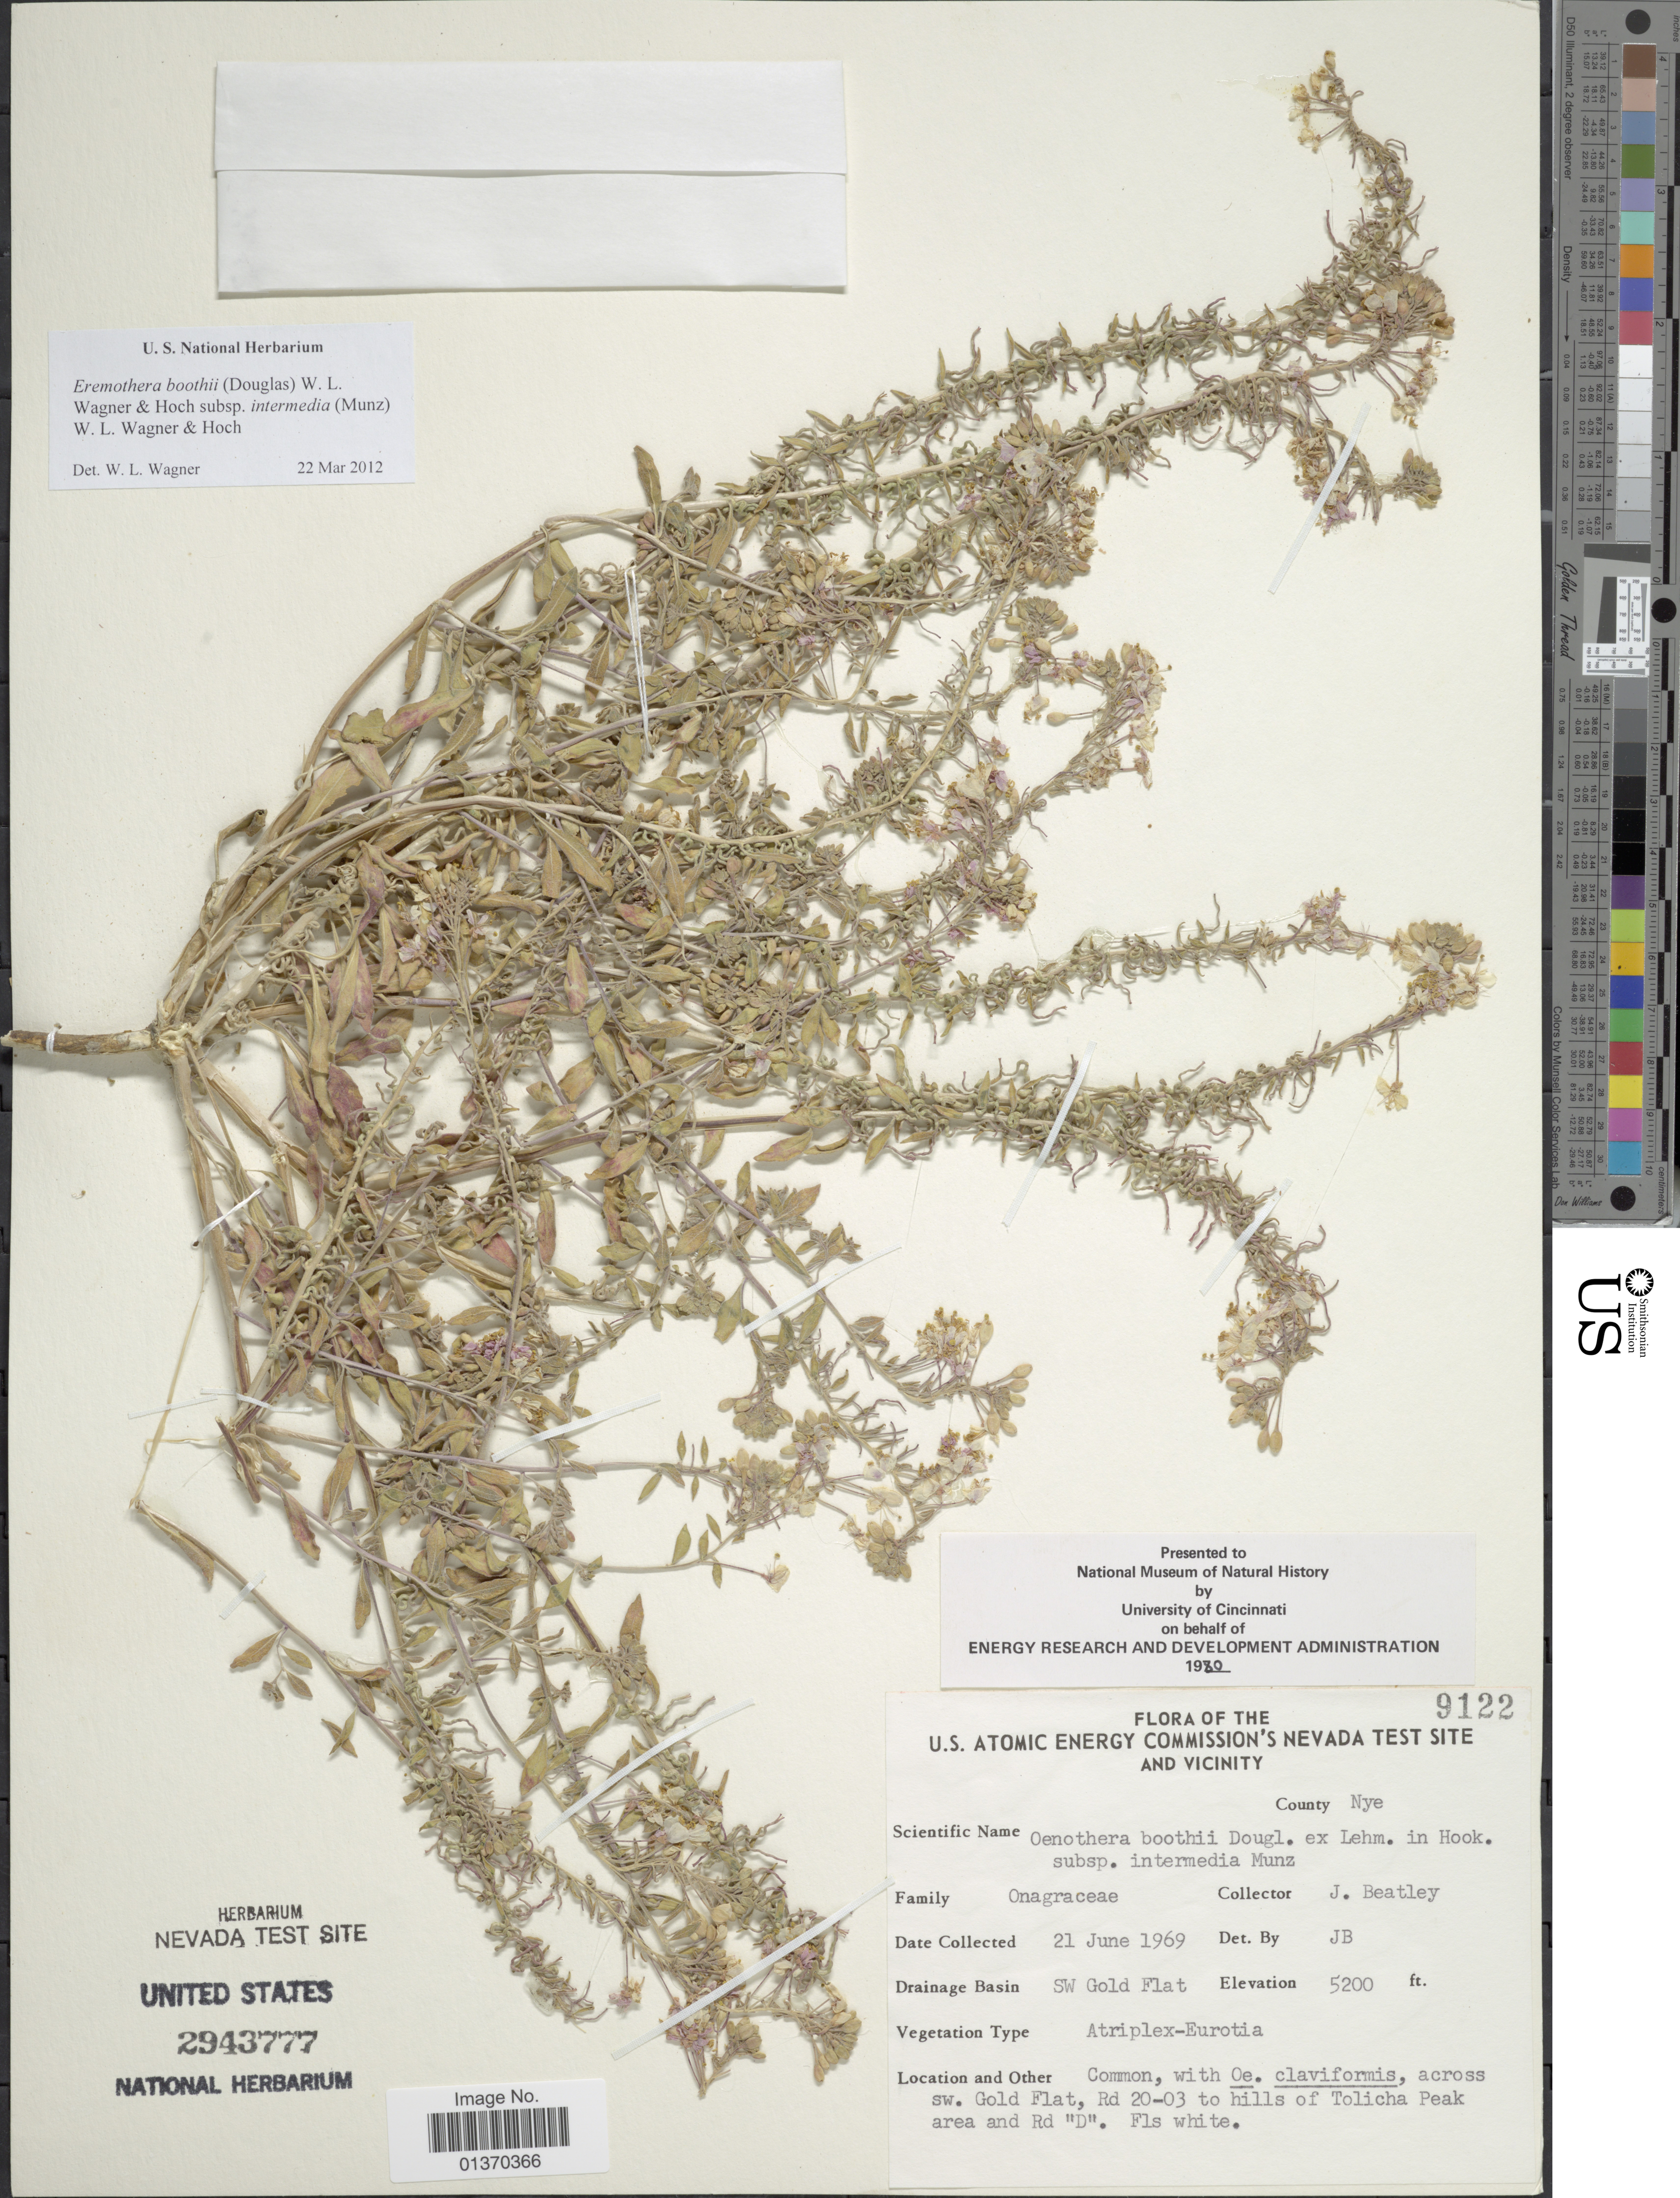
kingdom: Plantae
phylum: Tracheophyta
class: Magnoliopsida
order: Myrtales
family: Onagraceae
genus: Eremothera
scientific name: Eremothera boothii subsp. intermedia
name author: (Munz) W.L. Wagner & Hoch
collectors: J. C. Beatley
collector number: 9122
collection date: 1969-06-21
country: United States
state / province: Nevada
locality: U. S. Atomic Energy Commission's Nevada Test Site and Vicinity, SW Gold Flat, across sw. Gold Flat, Rd 20-03 to hills of Tolicha Peak area and Rd "D"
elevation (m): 1585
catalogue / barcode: US 2943777